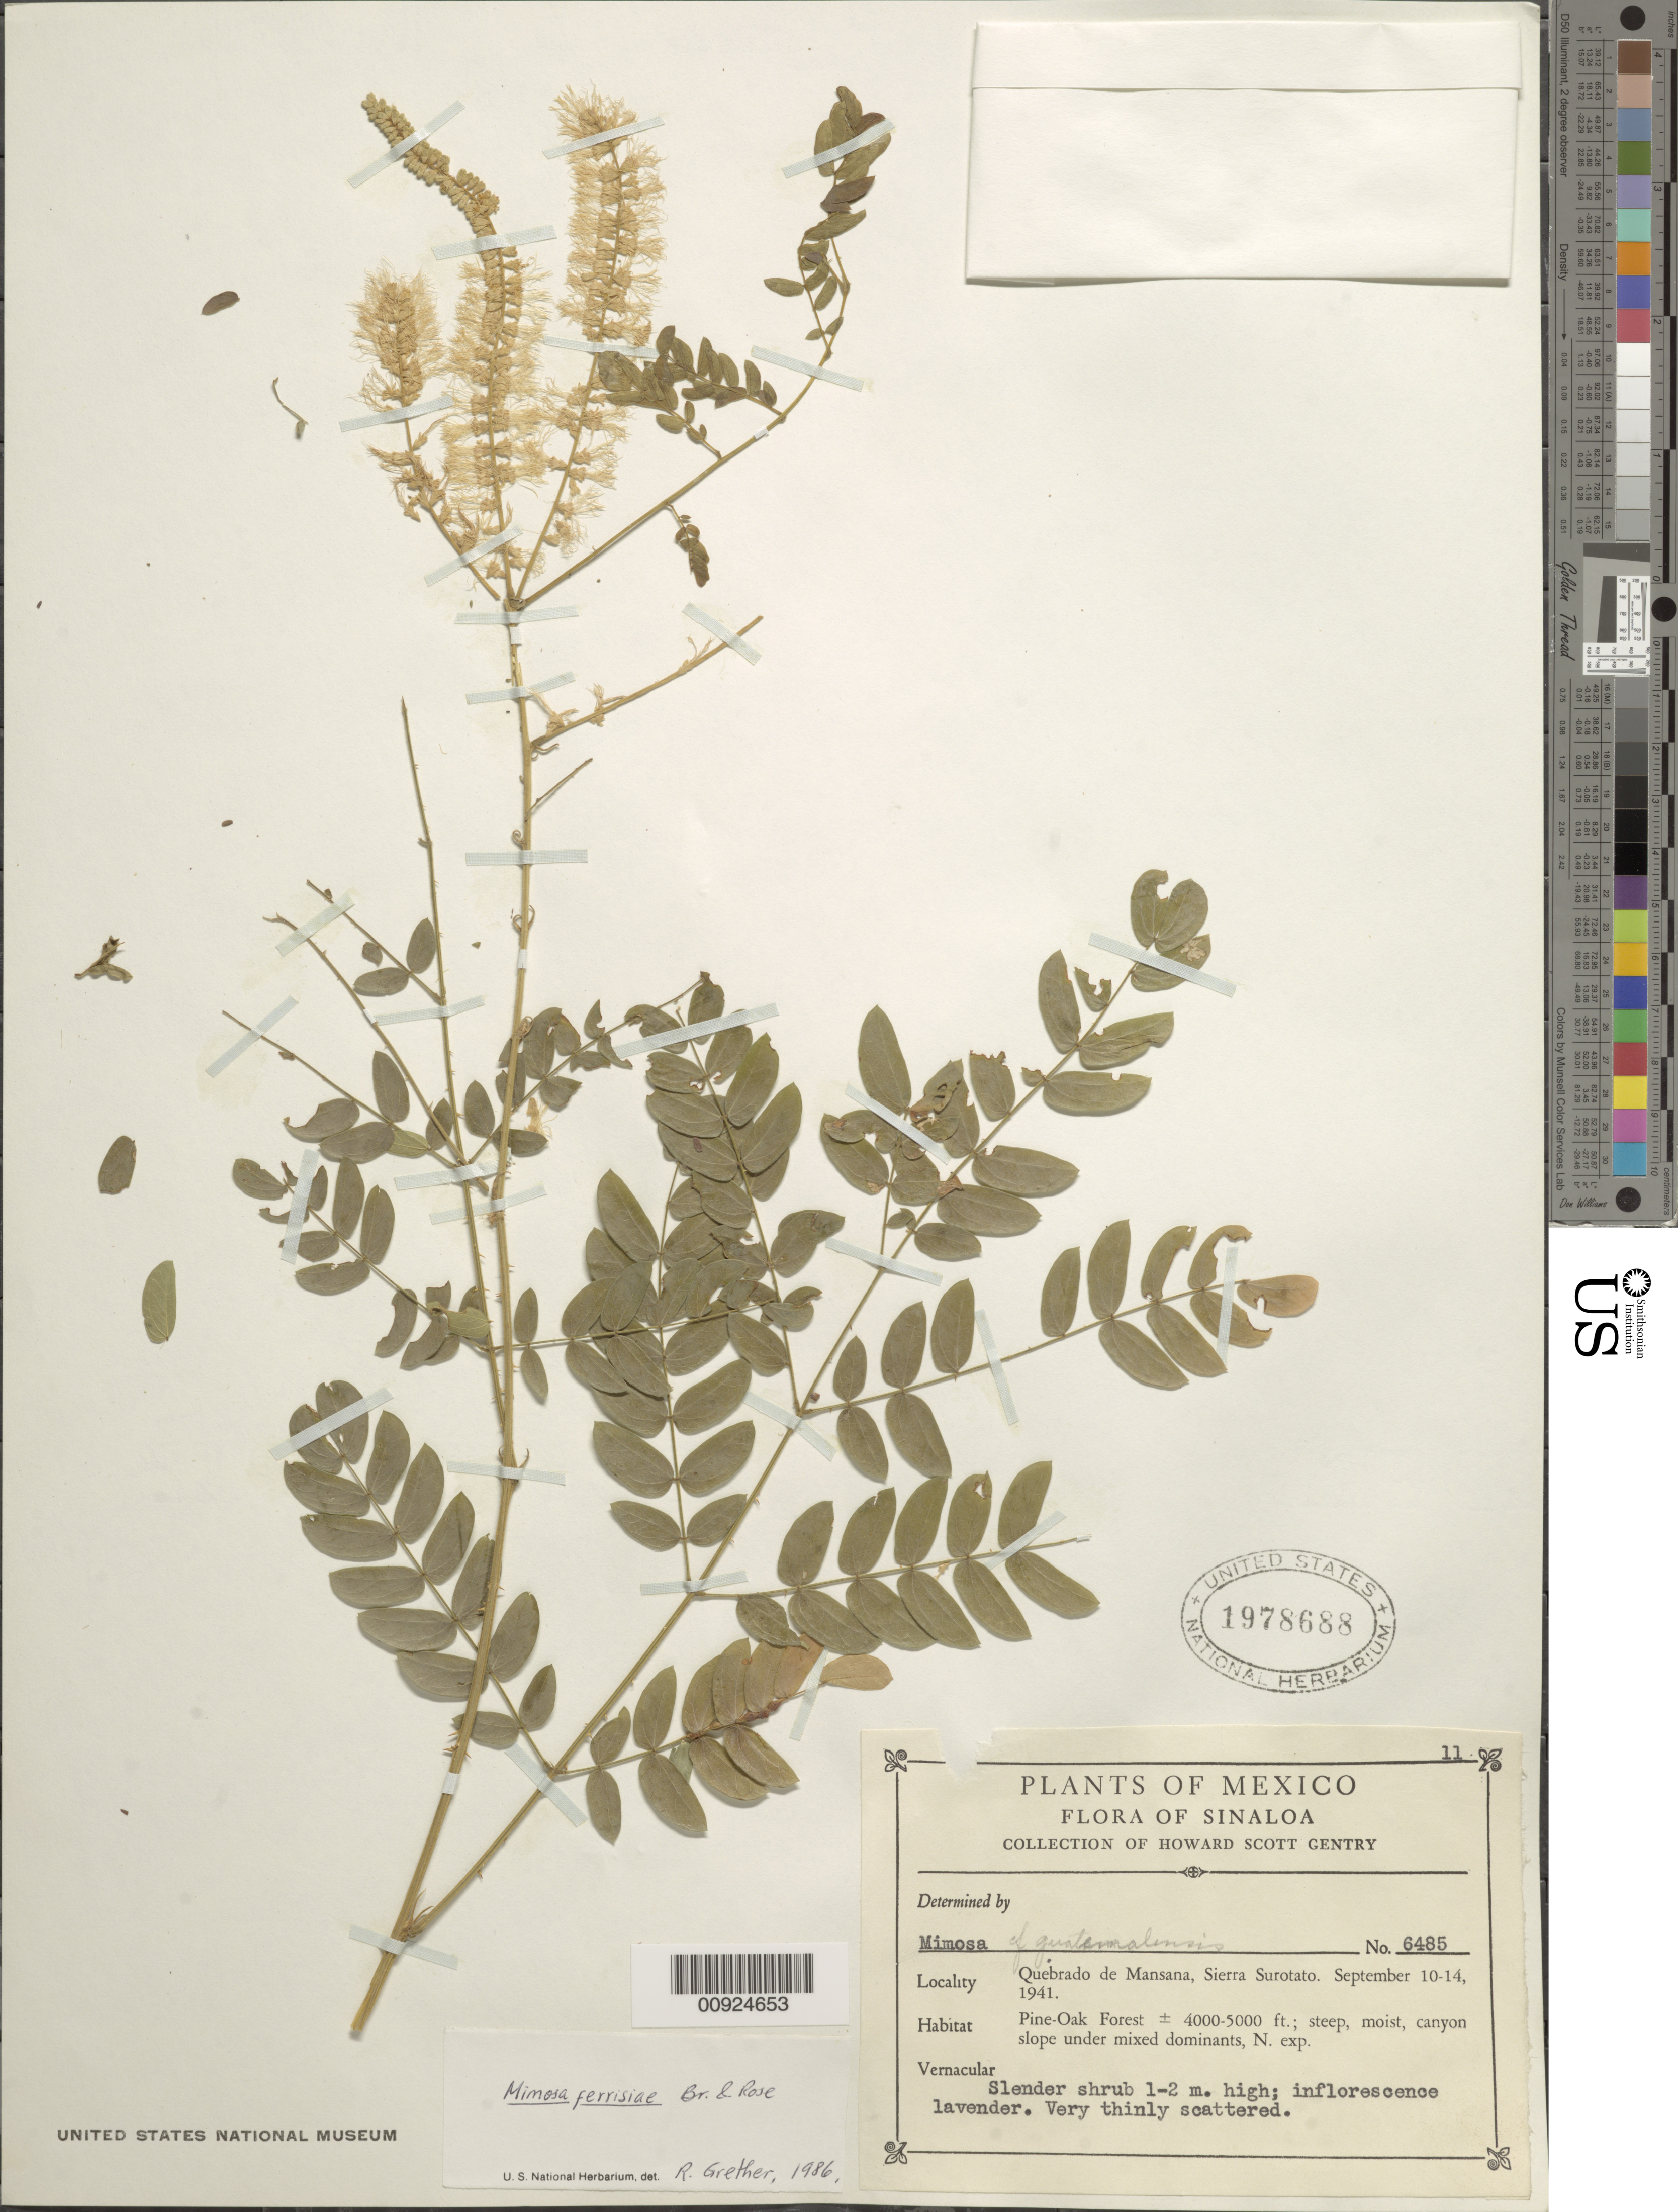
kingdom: Plantae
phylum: Tracheophyta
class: Magnoliopsida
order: Fabales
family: Fabaceae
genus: Mimosa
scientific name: Mimosa ferrisiae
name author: Britton & Rose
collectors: H. S. Gentry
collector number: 6485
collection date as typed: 10 Sep 1941 to 14 Sep 1941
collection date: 1941-09-10/1941-09-14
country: Mexico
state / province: Sinaloa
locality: Quebrado de Mansana [sic, correct spelling Manzana], Sierra Surotato.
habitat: Pine-Oak Forest; steep, moist, canyon slope under mixed dominants, N. exp.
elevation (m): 1219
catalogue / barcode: US 1978688